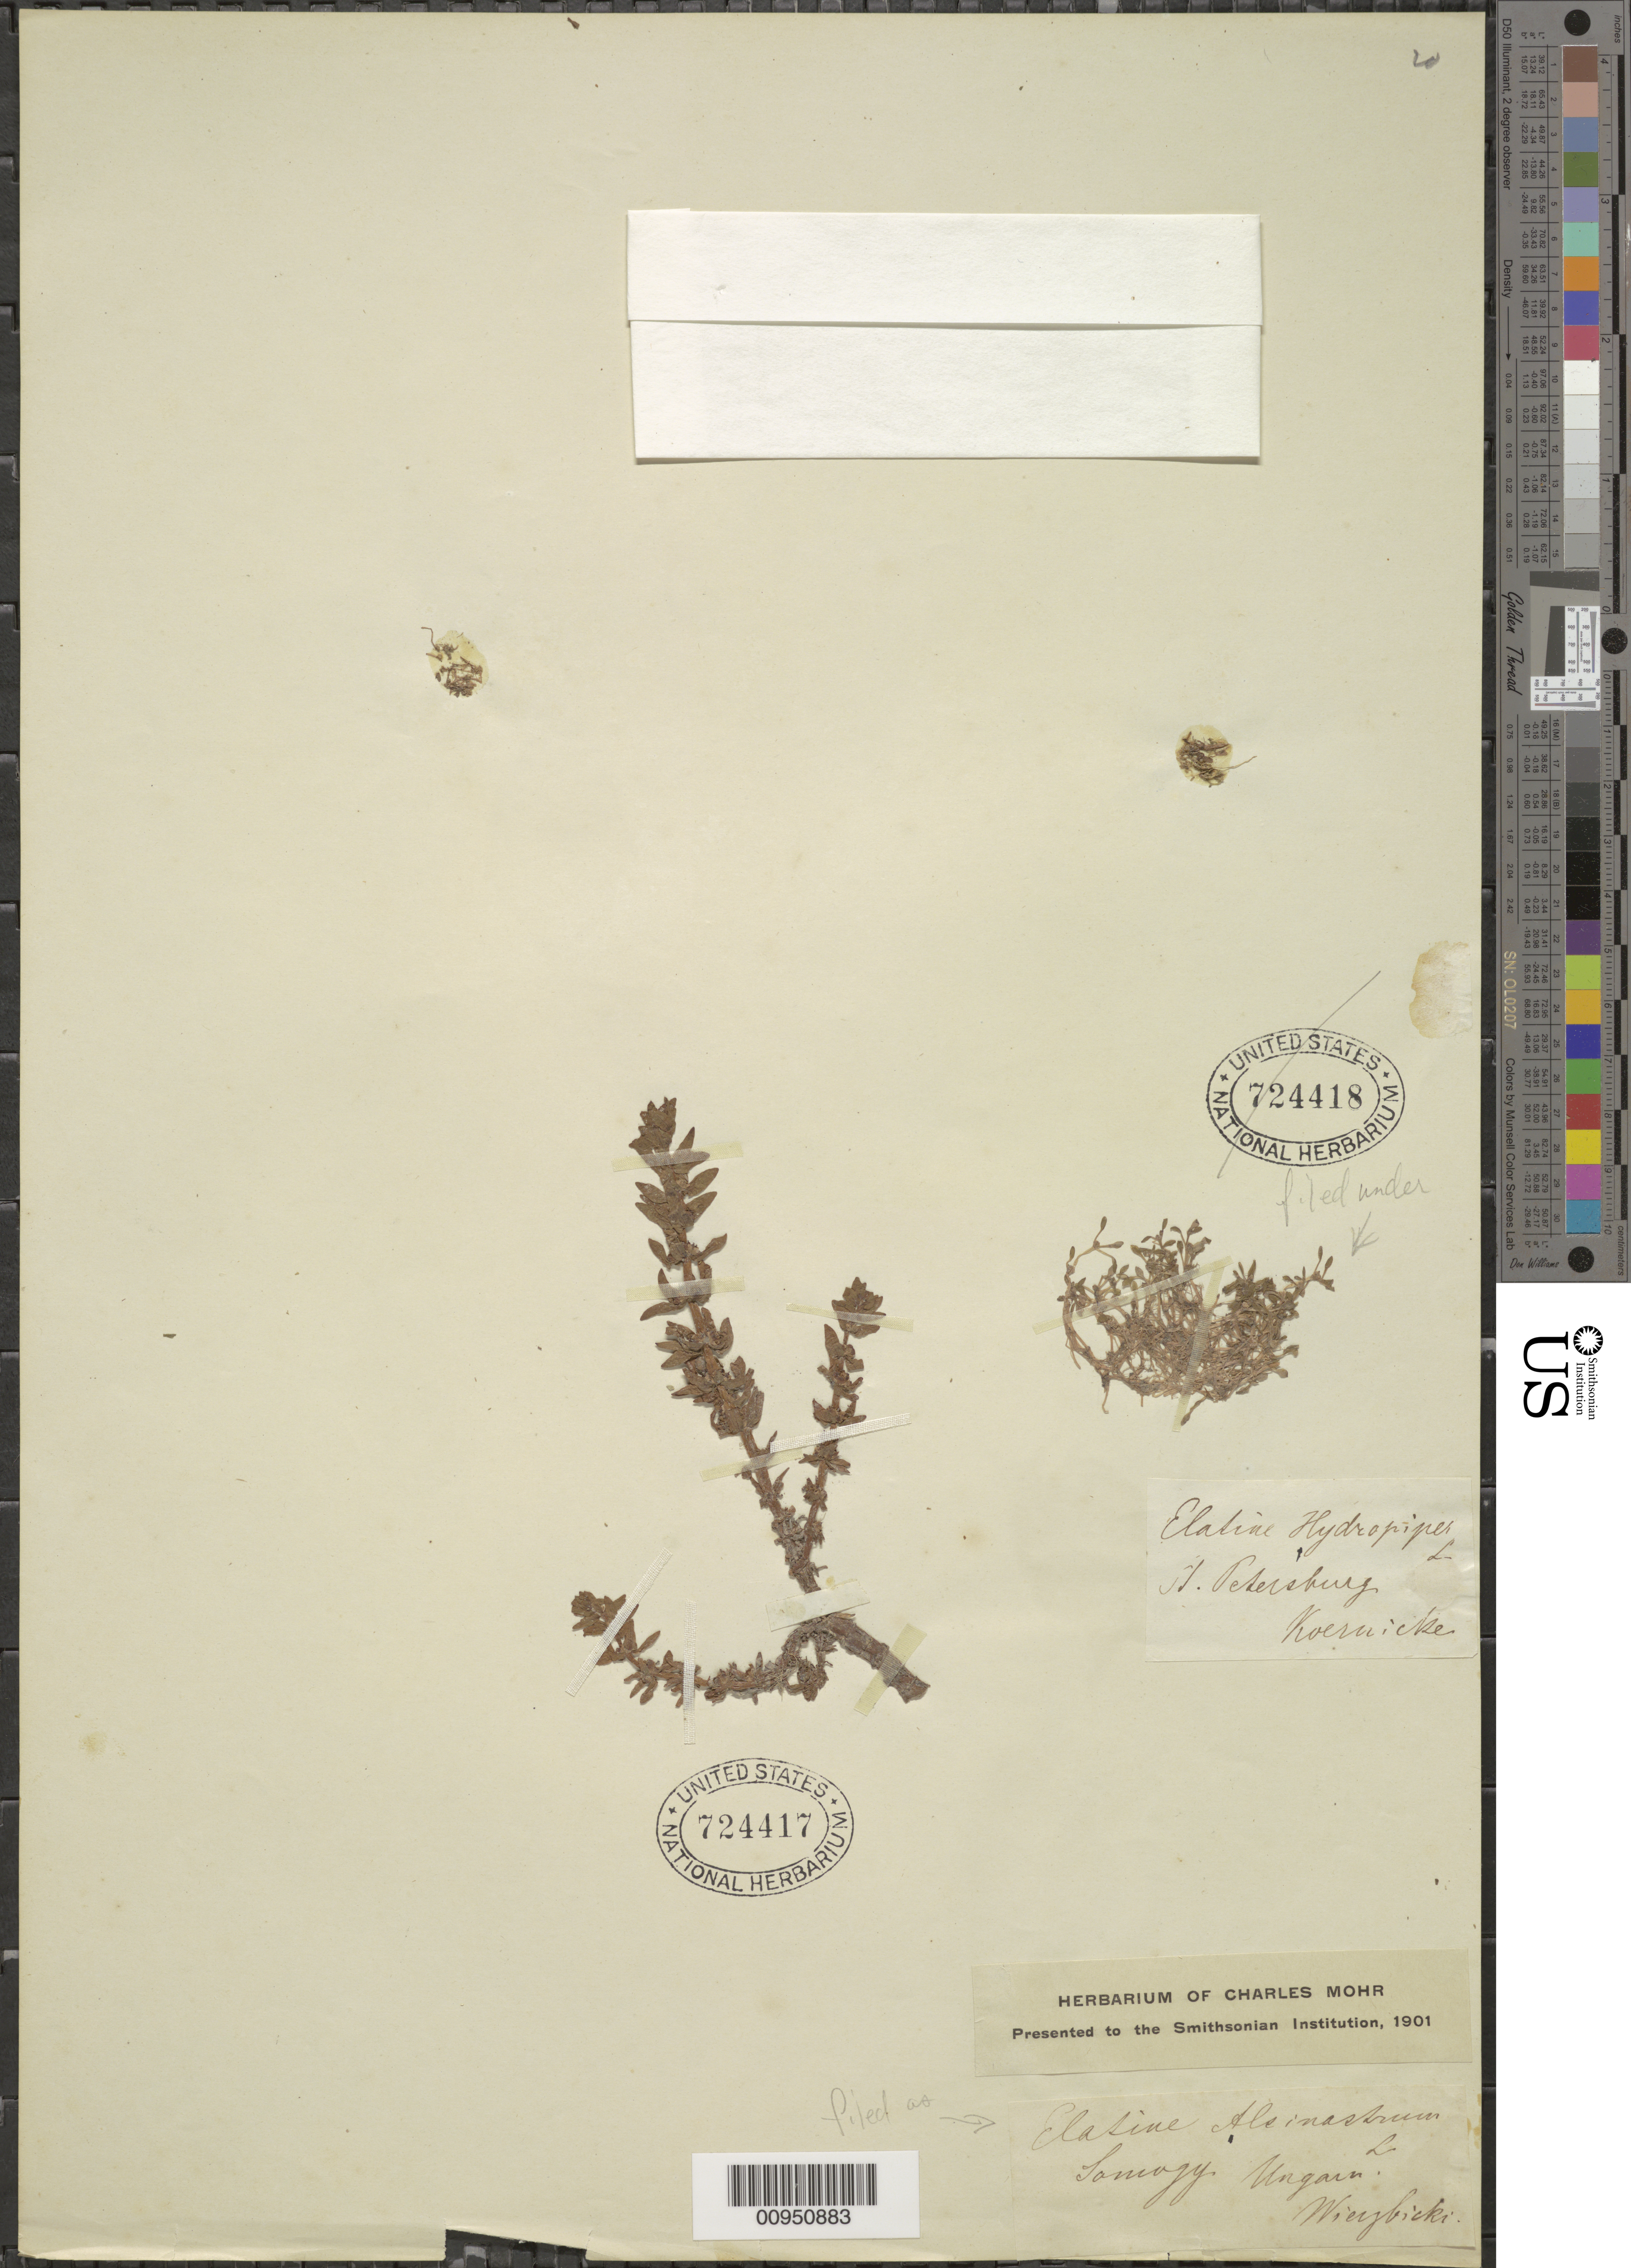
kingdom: Plantae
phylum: Tracheophyta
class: Magnoliopsida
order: Malpighiales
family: Elatinaceae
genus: Elatine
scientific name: Elatine alsinastrum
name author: L.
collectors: -- Wieybicki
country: Hungary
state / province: Somogy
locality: Ungarn.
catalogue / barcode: US 724417